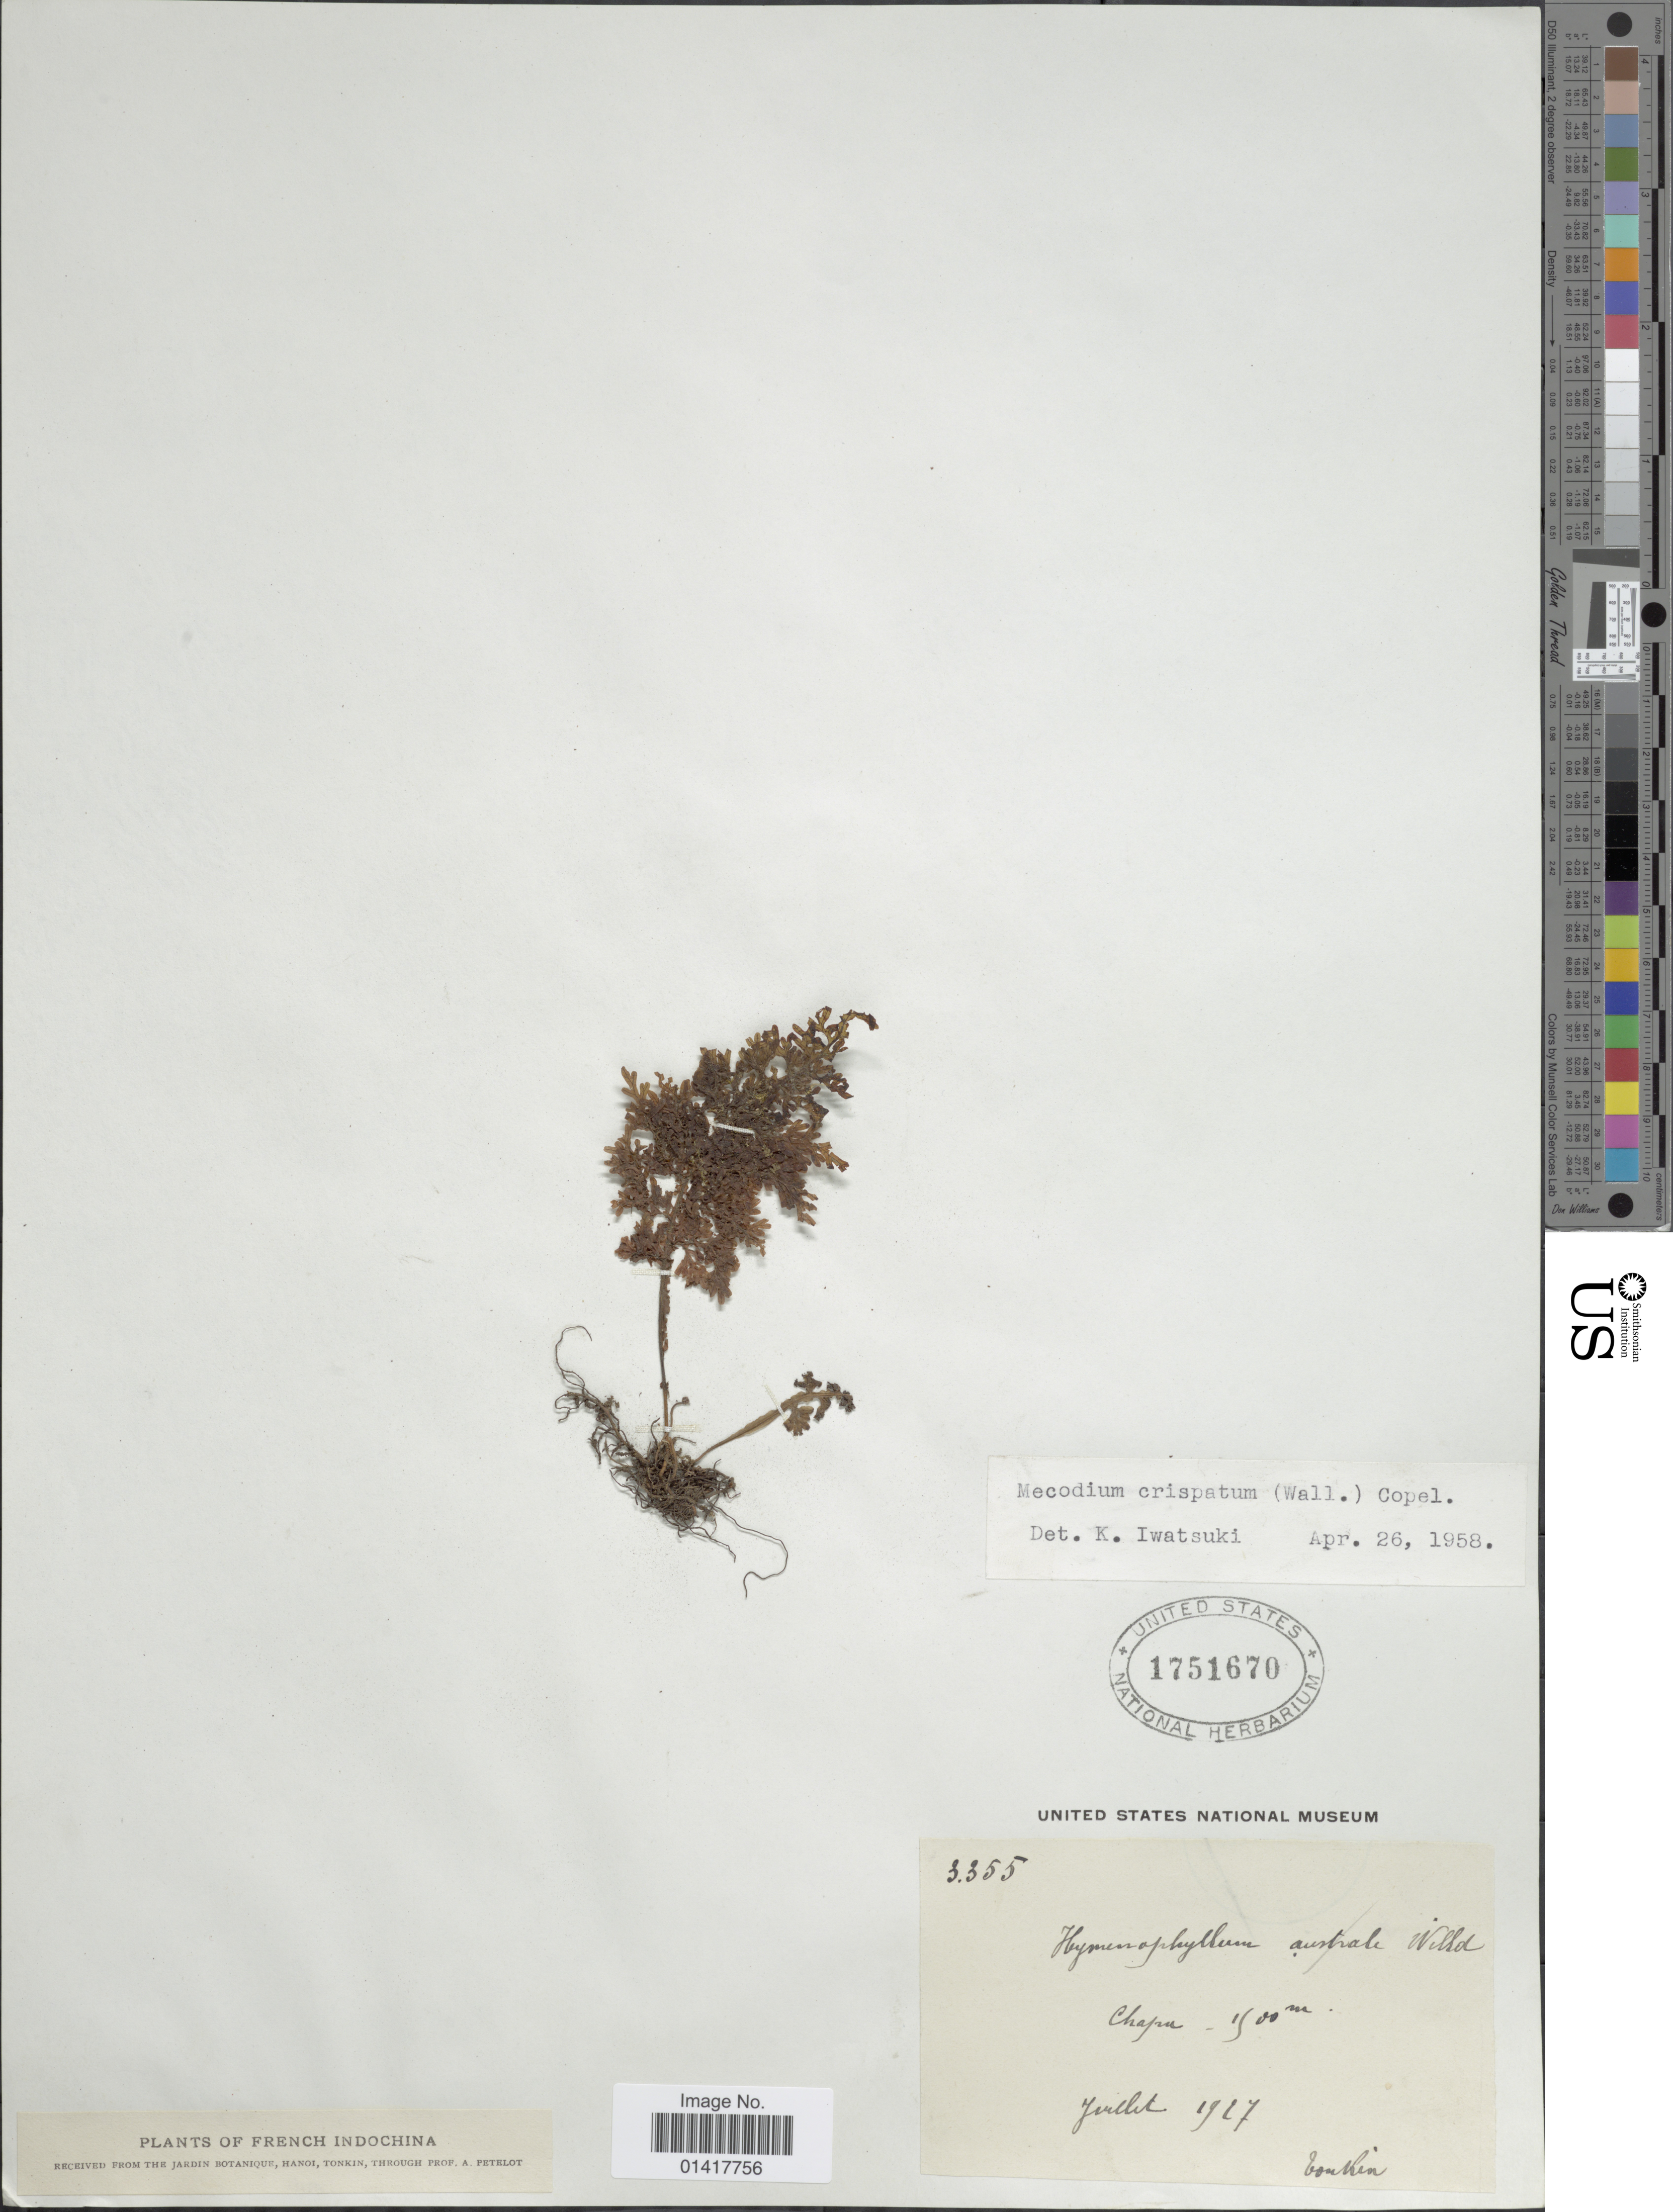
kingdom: Plantae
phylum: Tracheophyta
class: Polypodiopsida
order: Hymenophyllales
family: Hymenophyllaceae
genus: Hymenophyllum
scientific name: Hymenophyllum crispatum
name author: Wall. ex Hook. & Grev.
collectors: A. Petelot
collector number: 3355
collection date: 1927-07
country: Vietnam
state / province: Lao Cai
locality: Tonkin. Chapra, Indochina [interpreted]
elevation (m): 1900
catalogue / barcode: US 1751670